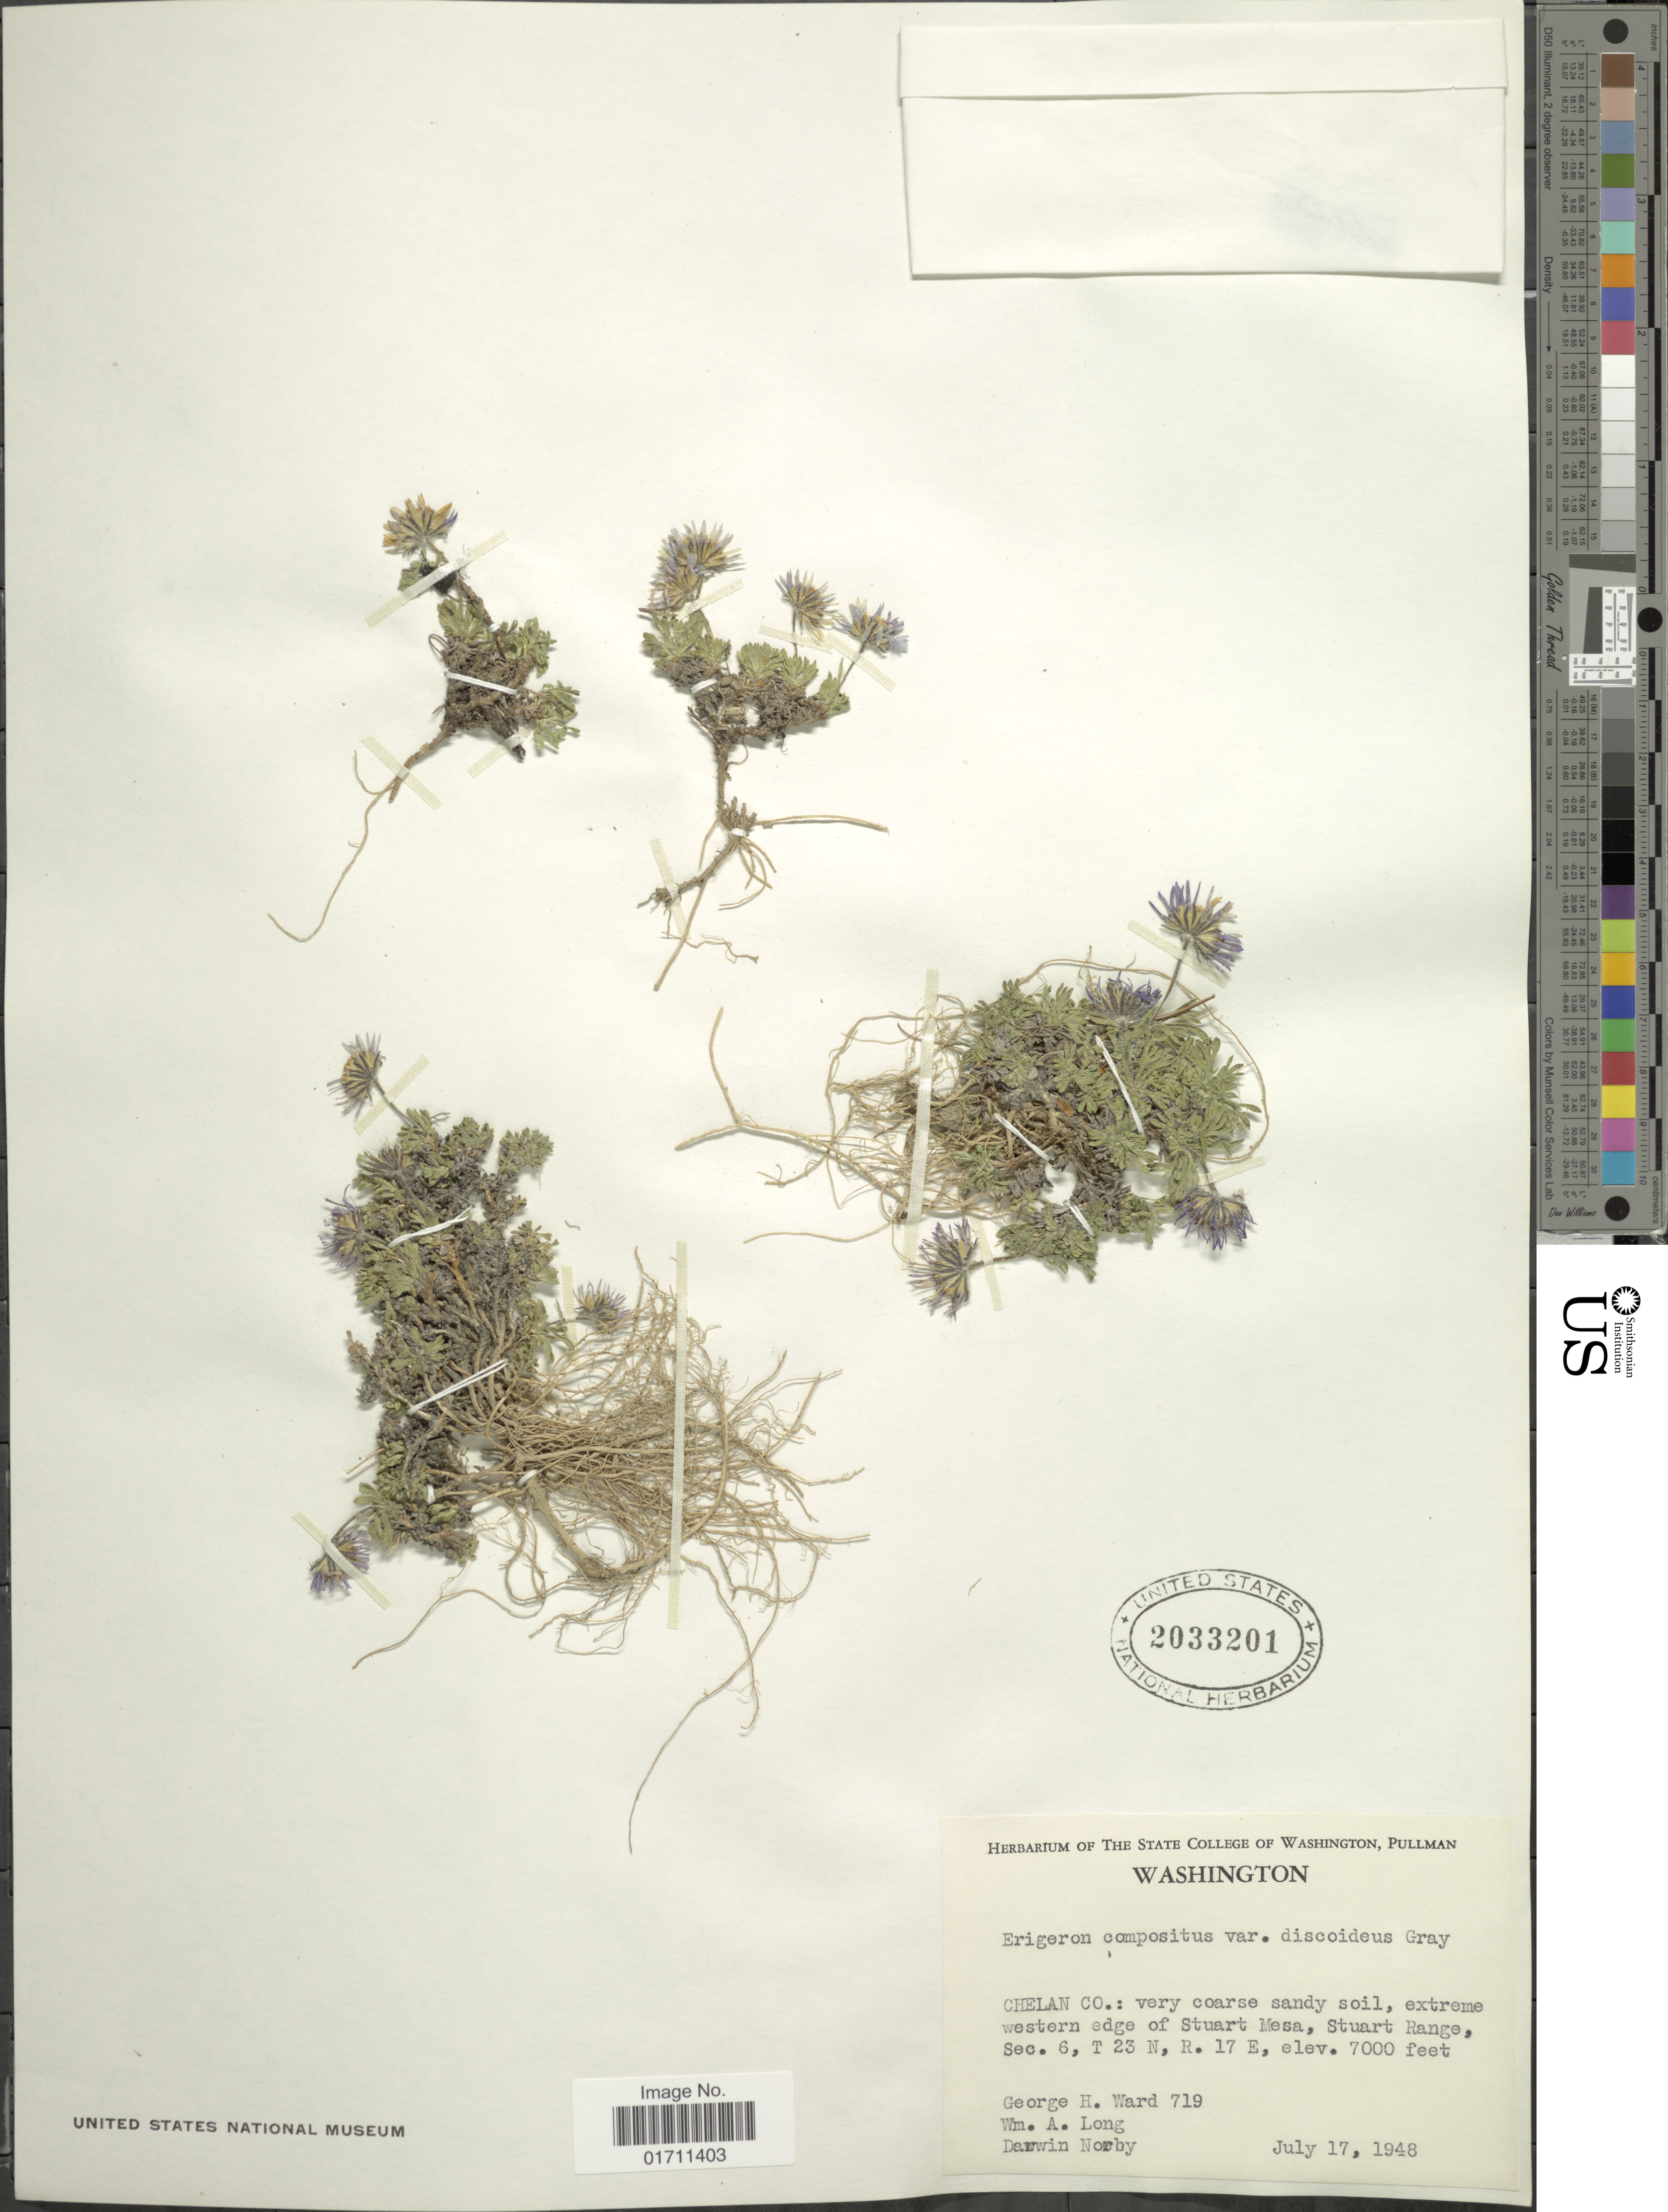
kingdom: Plantae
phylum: Tracheophyta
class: Magnoliopsida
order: Asterales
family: Asteraceae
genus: Erigeron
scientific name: Erigeron compositus subsp. discoideus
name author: (A. Gray) Piper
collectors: G. H. Ward, W. Long & D. Norby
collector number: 719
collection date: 1948-07-17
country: United States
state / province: Washington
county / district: Chelan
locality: Chelan Co: very coarse sandy soil, extreme western edge of Stuart range, Sec. 6, T 23 N, R. 17 E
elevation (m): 2134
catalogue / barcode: US 2033201